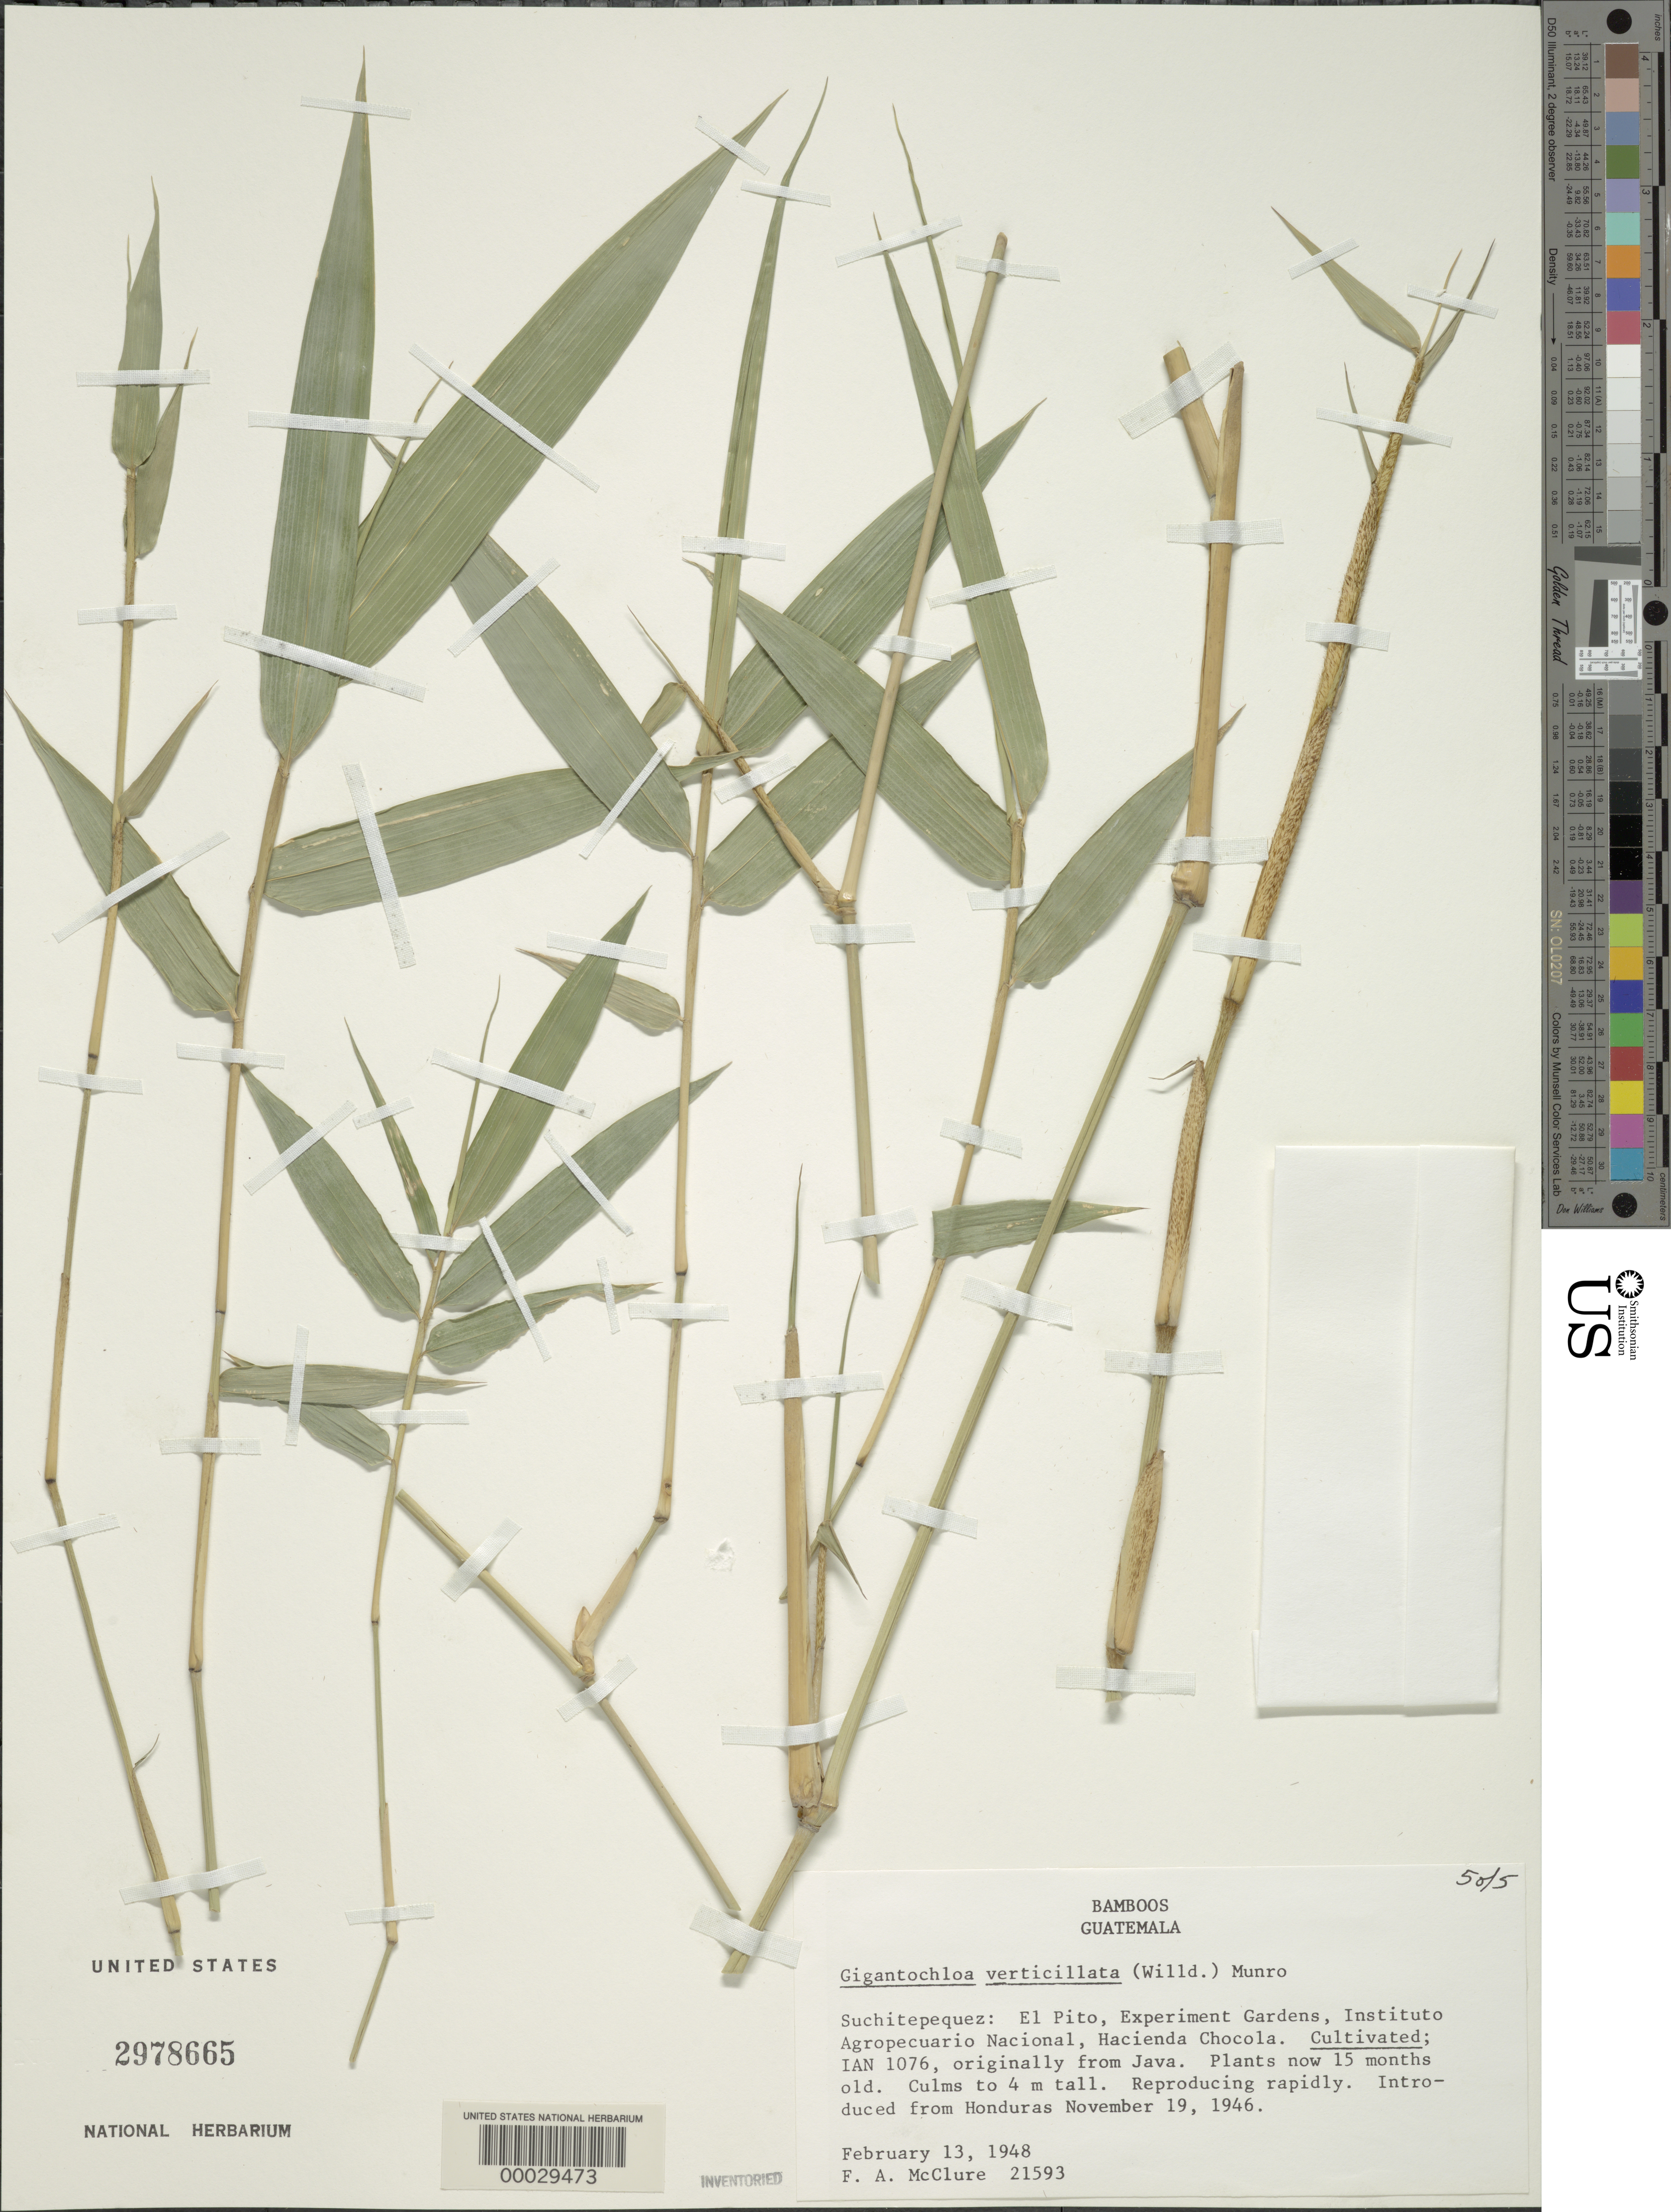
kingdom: Plantae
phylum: Tracheophyta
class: Liliopsida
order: Poales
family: Poaceae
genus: Gigantochloa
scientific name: Gigantochloa verticillata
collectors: F. A. McClure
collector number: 21593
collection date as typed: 13 Feb 1948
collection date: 1948-02-13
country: Guatemala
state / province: Suchitepéquez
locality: El Pito, Exp. Gardens, Instituto Agropecuario Nacional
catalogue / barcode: US 2978665